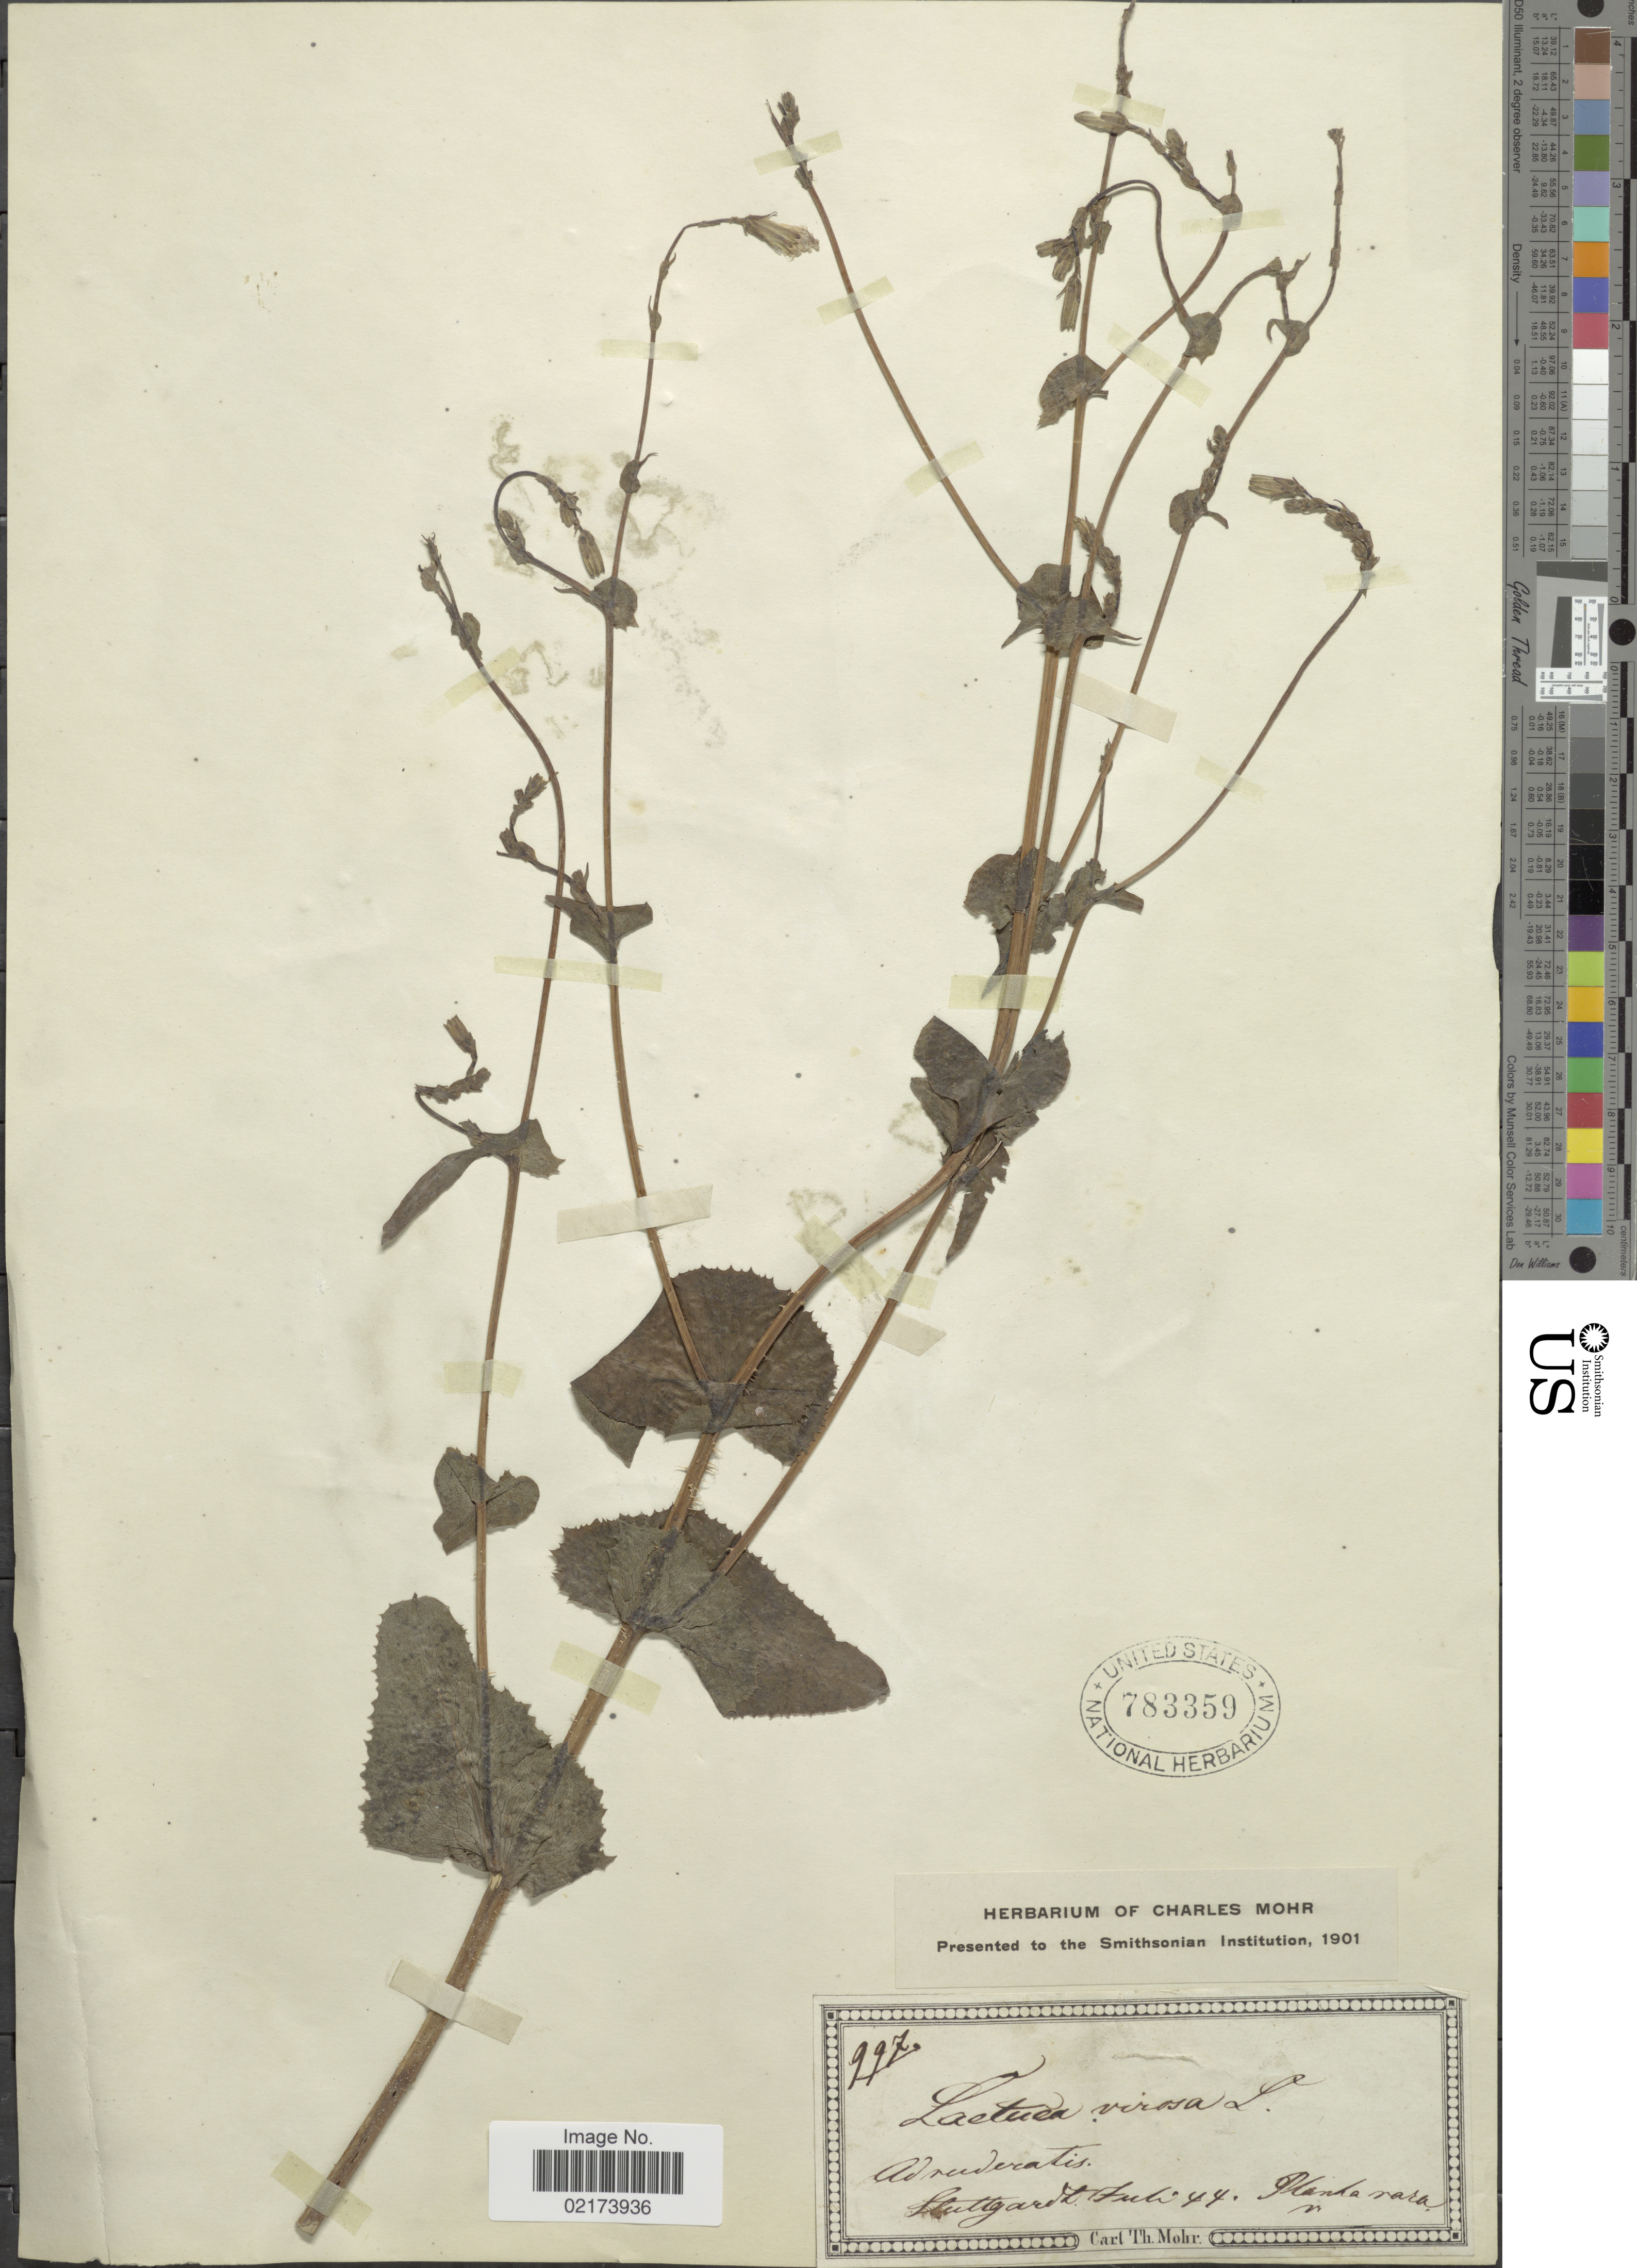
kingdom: Plantae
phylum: Tracheophyta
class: Magnoliopsida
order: Asterales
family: Asteraceae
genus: Lactuca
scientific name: Lactuca virosa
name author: L.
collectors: Stuttgardt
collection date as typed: Transcribed d/m/y: /7/44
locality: Adraderatis [interpreted]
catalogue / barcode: US 783359